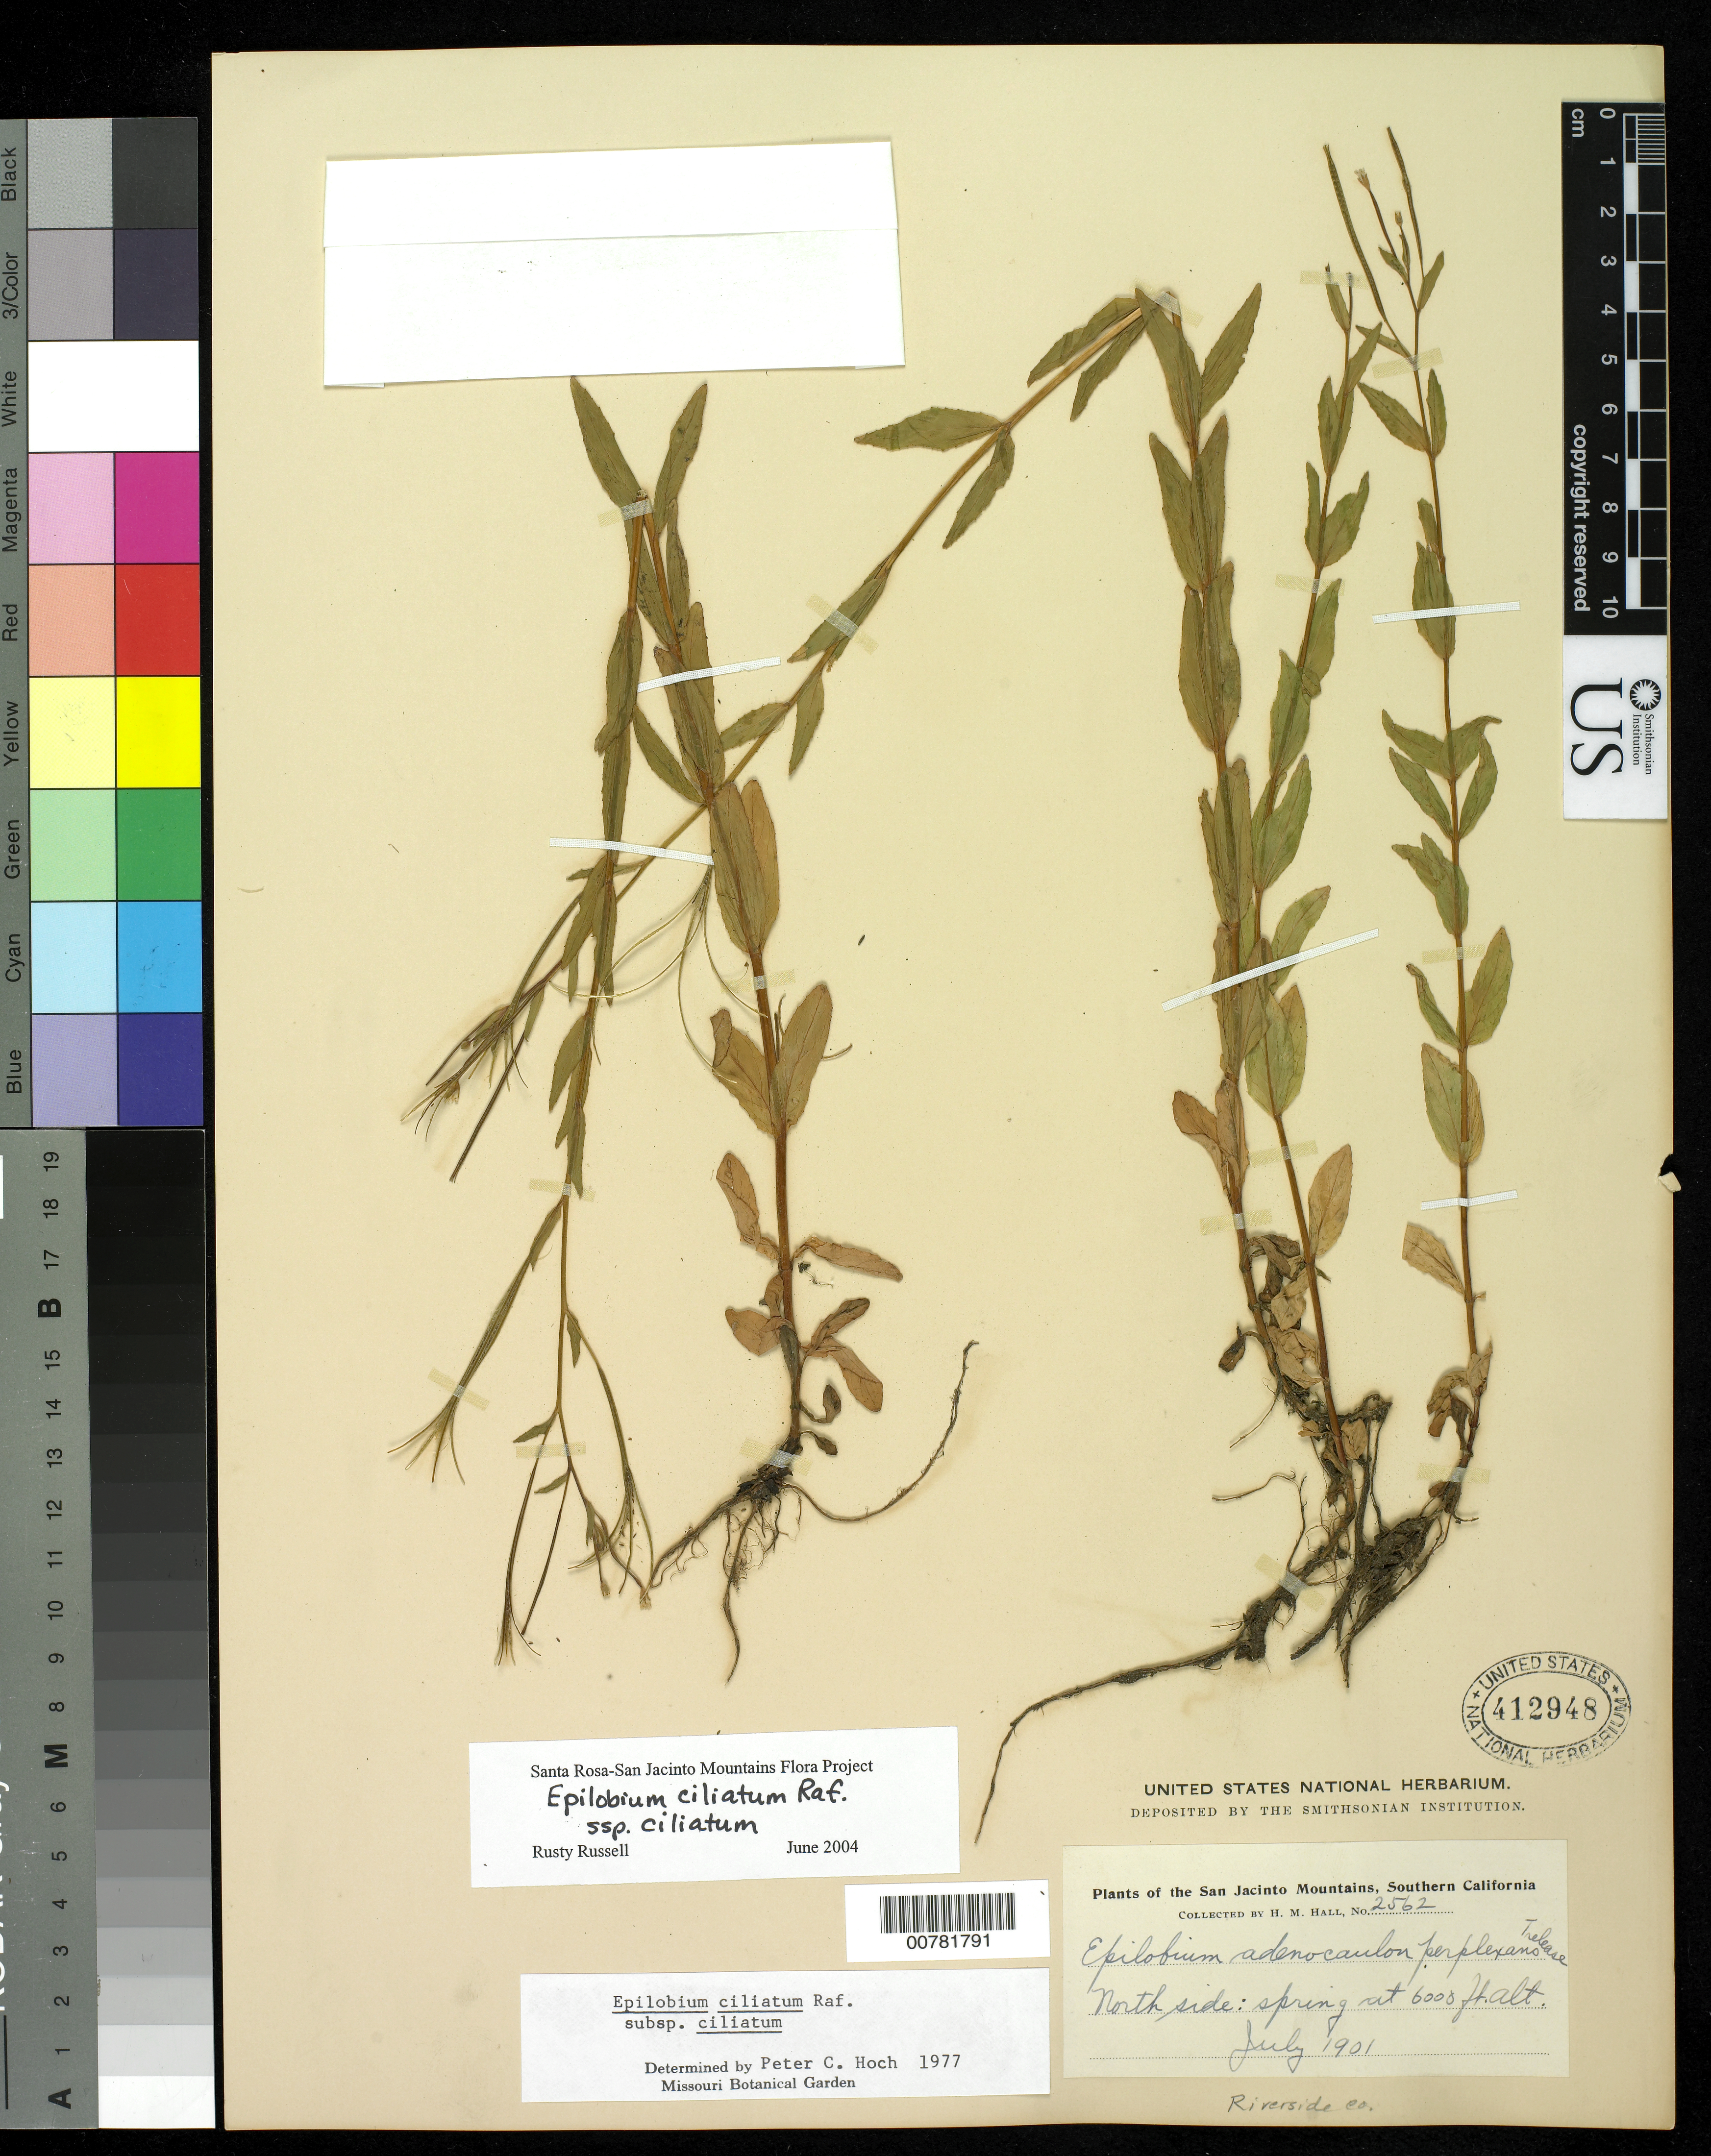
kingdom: Plantae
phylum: Tracheophyta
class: Magnoliopsida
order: Myrtales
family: Onagraceae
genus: Epilobium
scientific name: Epilobium ciliatum subsp. ciliatum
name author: Raf.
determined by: Russell, George F., (UNITED STATES)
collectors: H. M. Hall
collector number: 2562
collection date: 1901-07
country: United States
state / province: California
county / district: Riverside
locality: San Jacinto Mountains, Southern California, North side: Spring, Riverside Co.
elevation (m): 1829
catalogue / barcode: US 412948